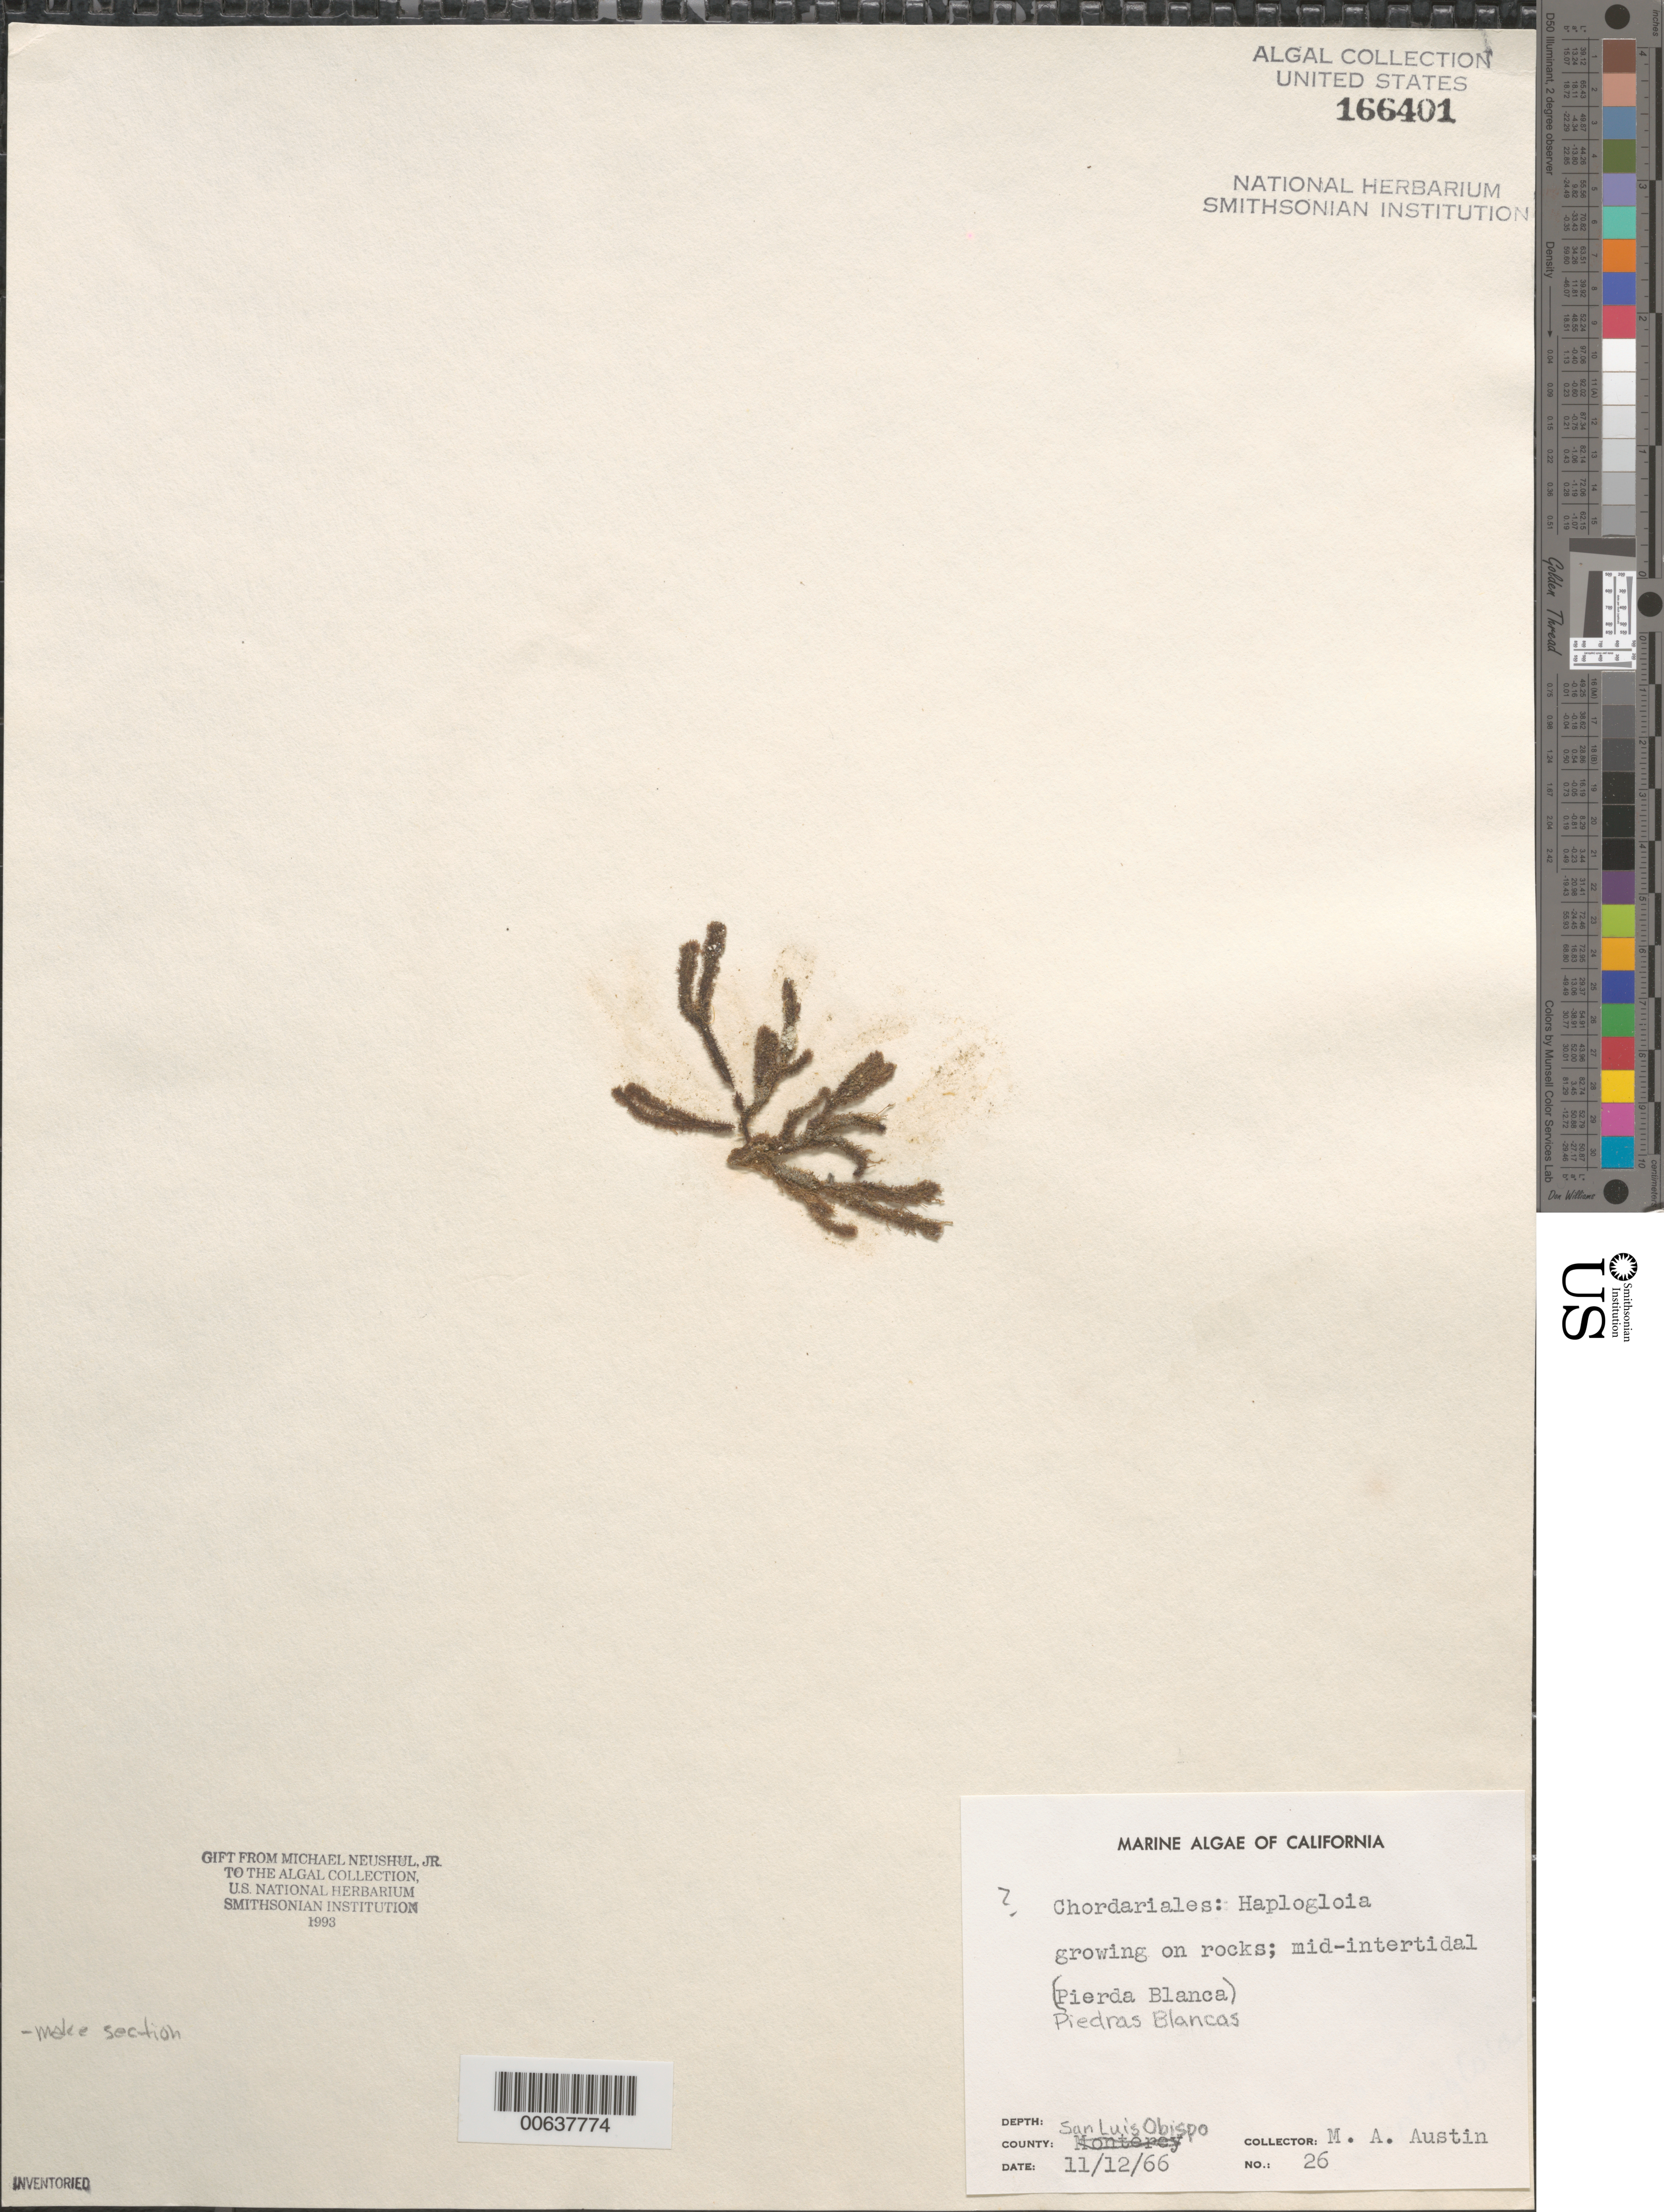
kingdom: Chromista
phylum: Ochrophyta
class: Phaeophyceae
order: Ectocarpales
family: Chordariaceae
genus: Haplogloia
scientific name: Haplogloia sp.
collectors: M. Austin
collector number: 26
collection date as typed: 12 Nov 1966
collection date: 1966-11-12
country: United States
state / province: California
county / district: San Luis Obispo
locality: Piedras Blancas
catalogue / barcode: US 166401